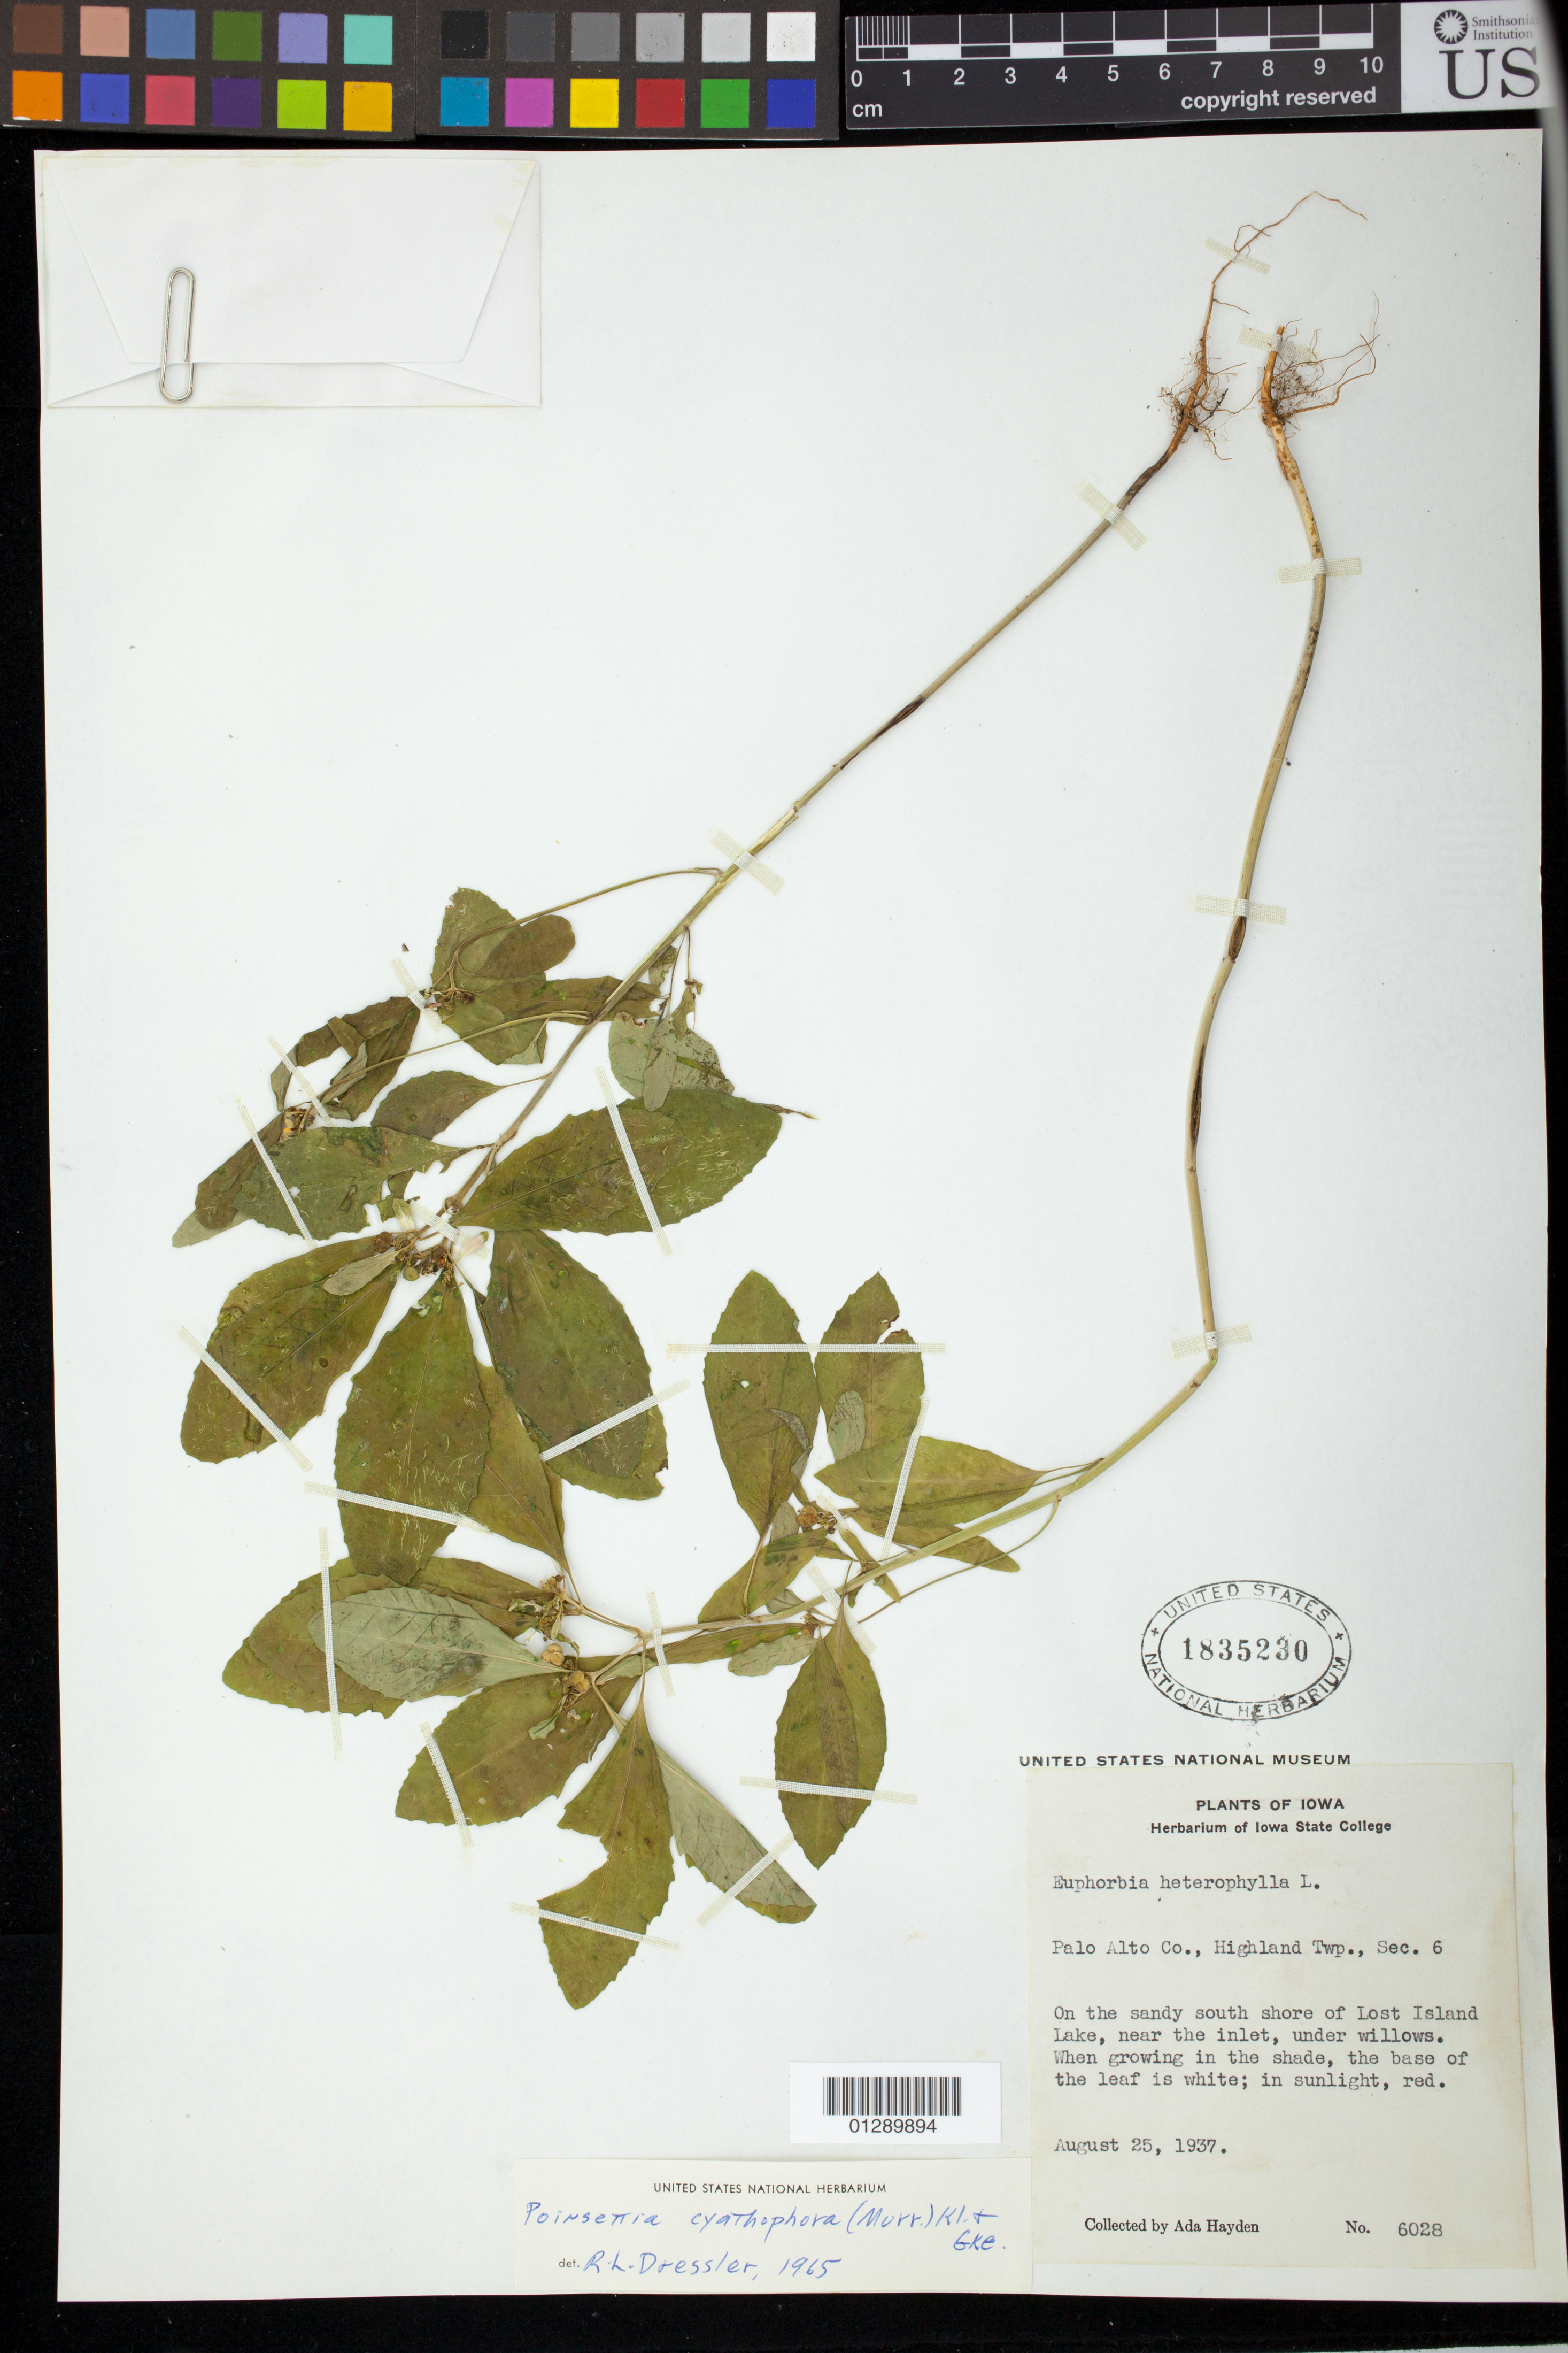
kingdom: Plantae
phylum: Tracheophyta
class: Magnoliopsida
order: Malpighiales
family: Euphorbiaceae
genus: Euphorbia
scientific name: Euphorbia heterophylla var. cyathophora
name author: (Murr.) Griseb.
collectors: Ada Hayden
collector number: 6028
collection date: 1937-08-25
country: United States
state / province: Iowa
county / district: Palo Alto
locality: Highland Township., Sec. 6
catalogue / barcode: US 1835230